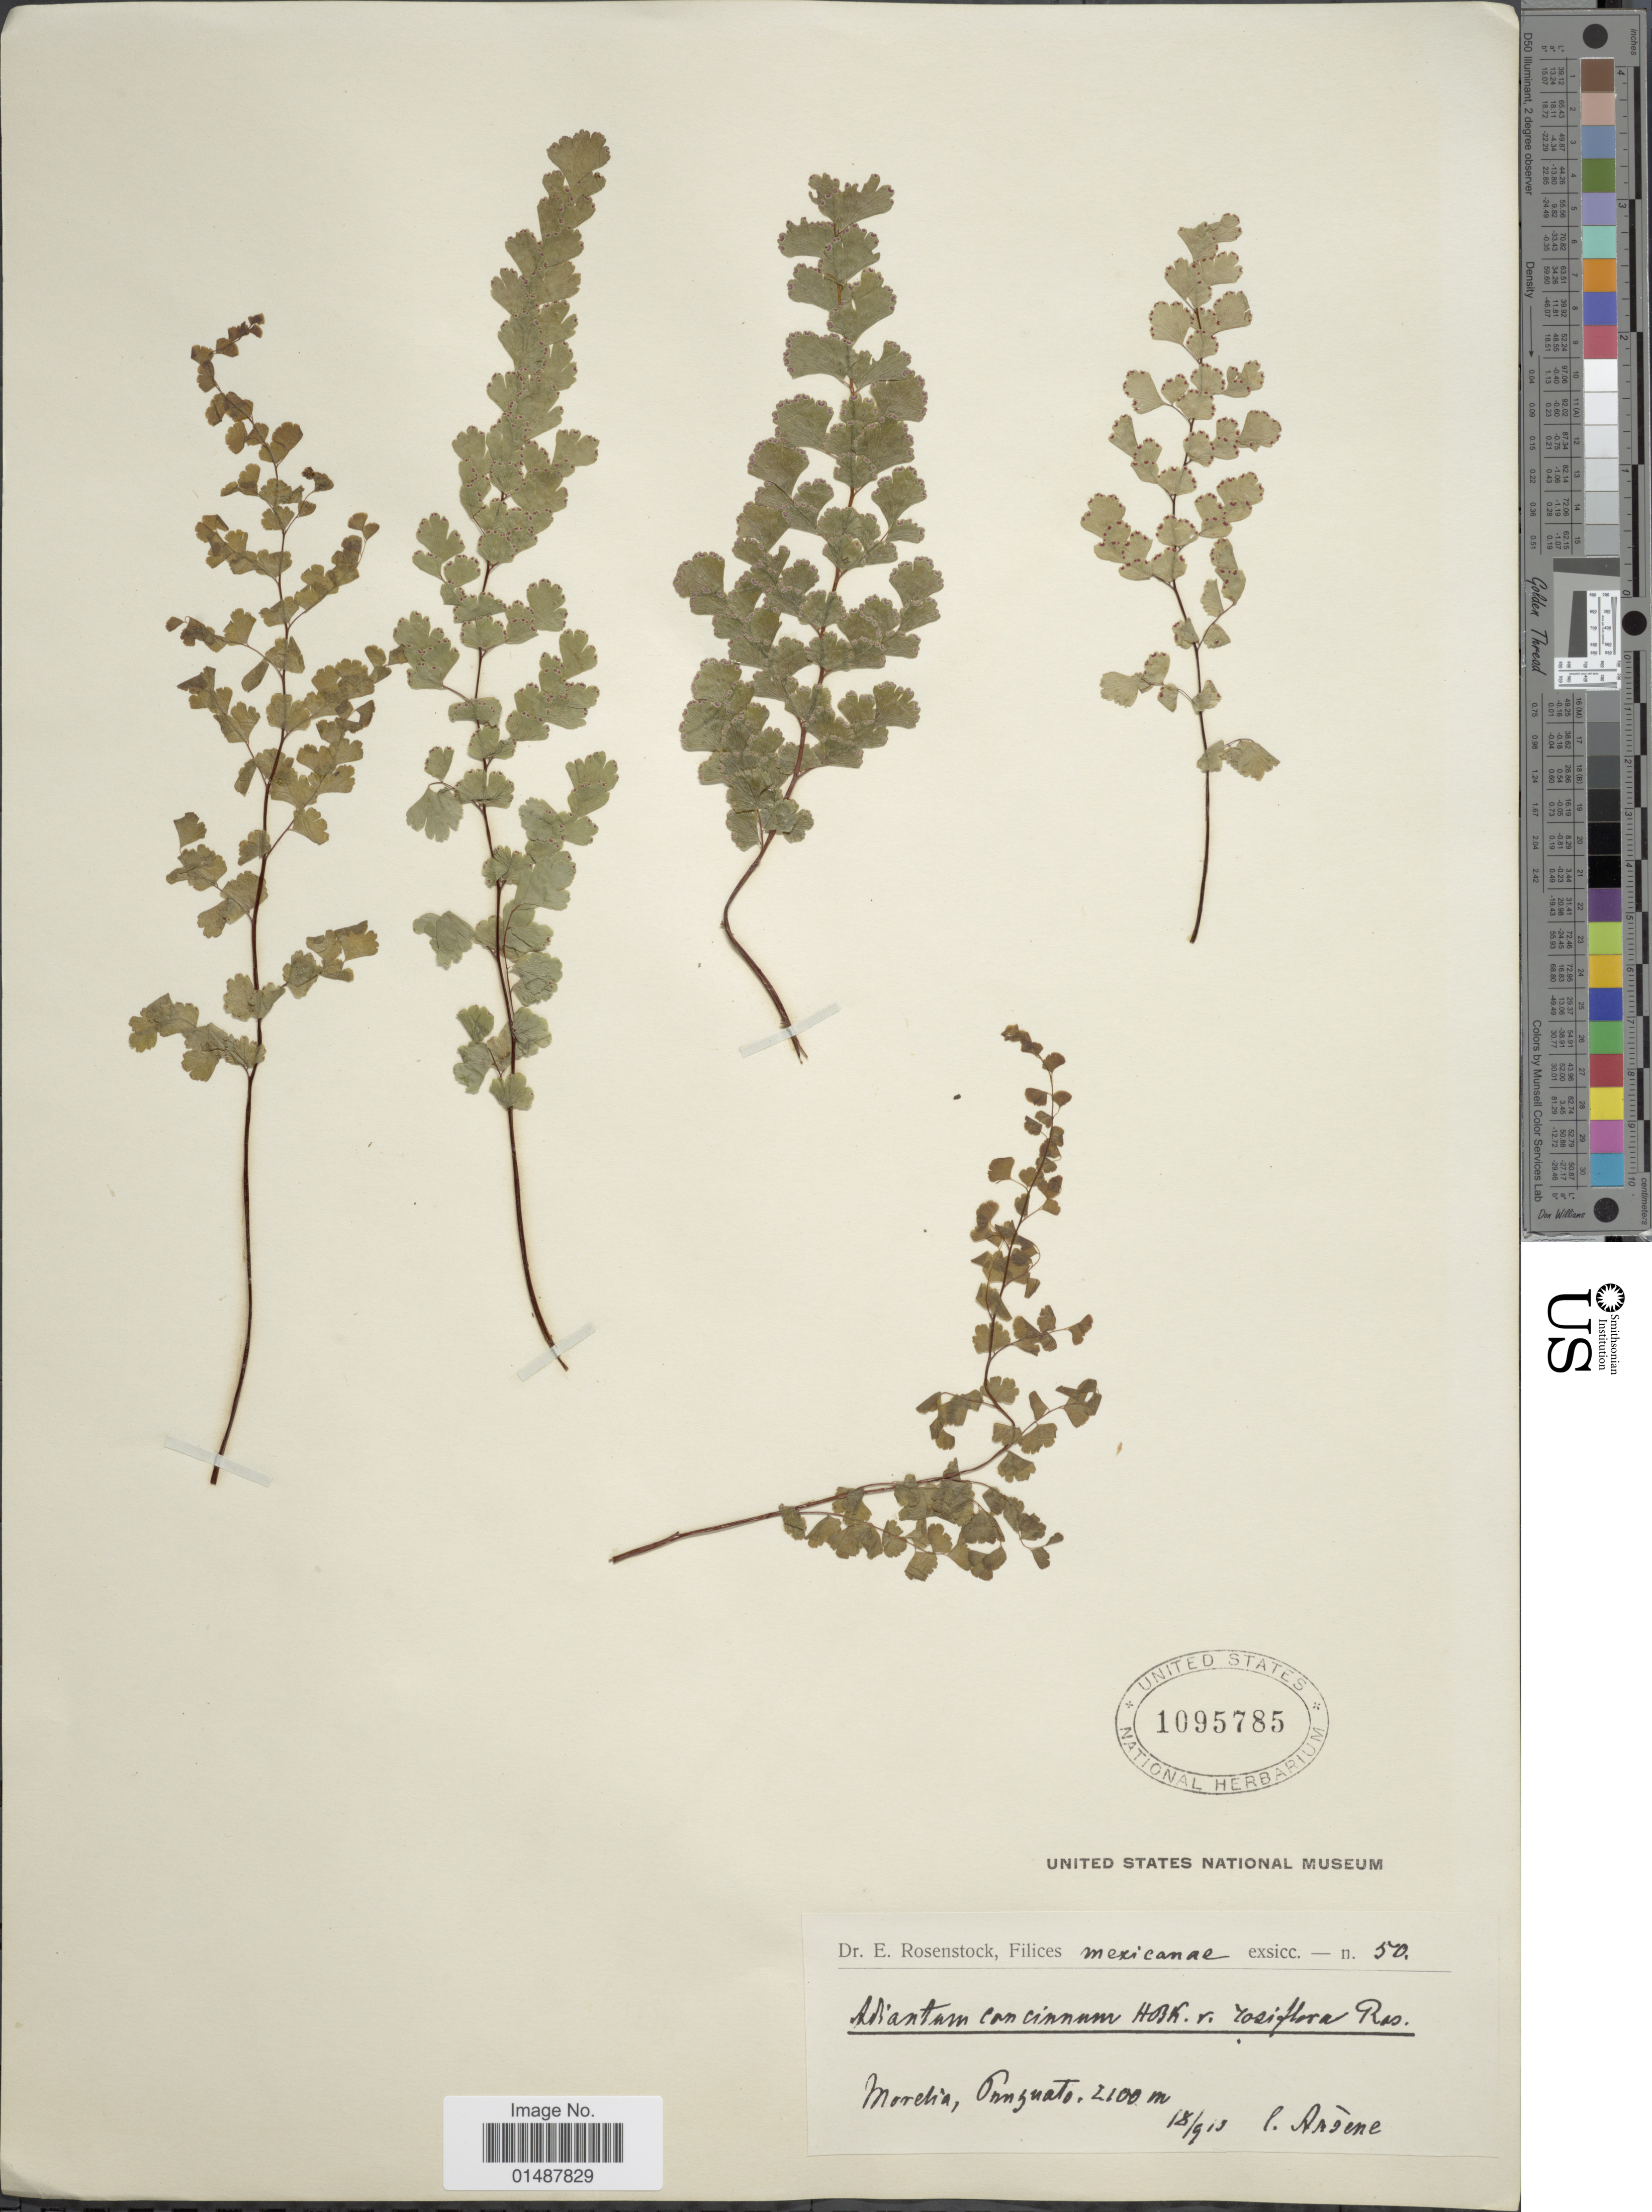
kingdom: Plantae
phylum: Tracheophyta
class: Polypodiopsida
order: Polypodiales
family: Pteridaceae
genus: Adiantum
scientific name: Adiantum concinnum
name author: Humb. & Bonpl. ex Willd.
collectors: -- Arsène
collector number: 50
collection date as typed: Transcribed d/m/y: 18/9/23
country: Mexico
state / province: Michoacán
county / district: Morelia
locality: Punguato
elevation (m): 2100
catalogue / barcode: US 1095785